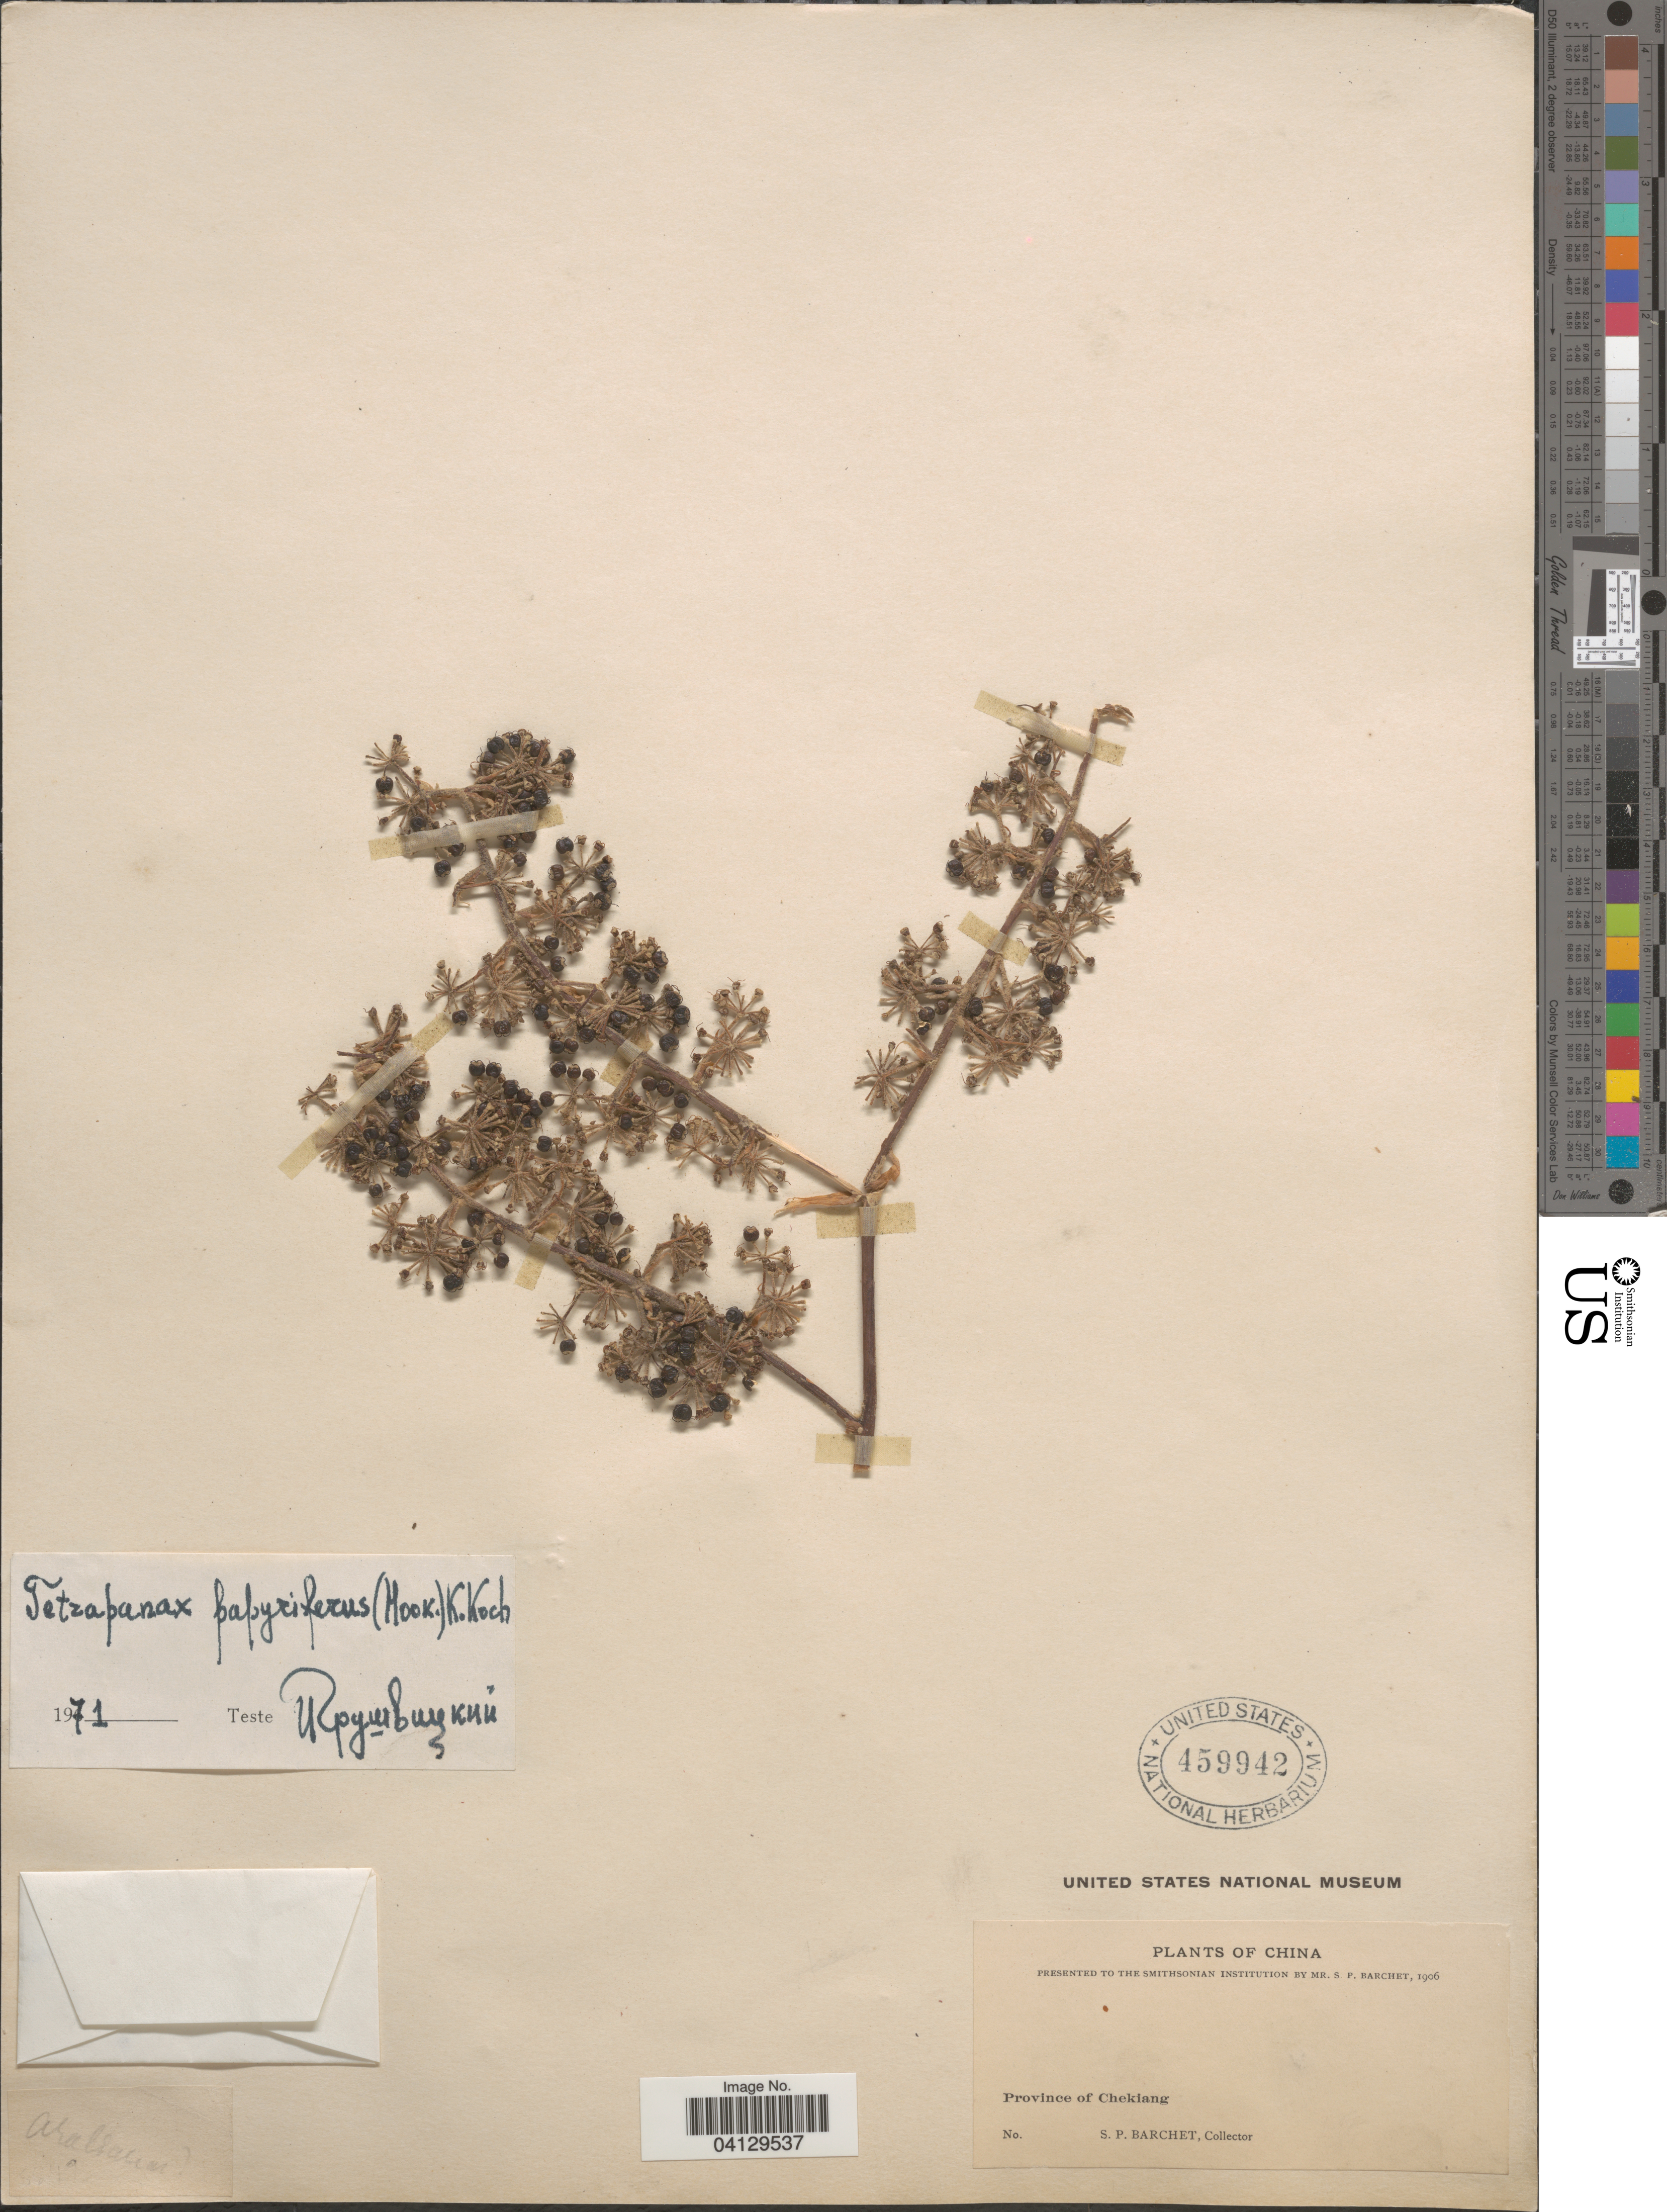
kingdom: Plantae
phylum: Tracheophyta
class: Magnoliopsida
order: Apiales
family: Araliaceae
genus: Tetrapanax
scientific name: Tetrapanax papyrifer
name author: (Hook.) K. Koch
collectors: S. P. Barchet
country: China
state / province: Zhejiang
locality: Province of Chekiang.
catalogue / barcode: US 459942